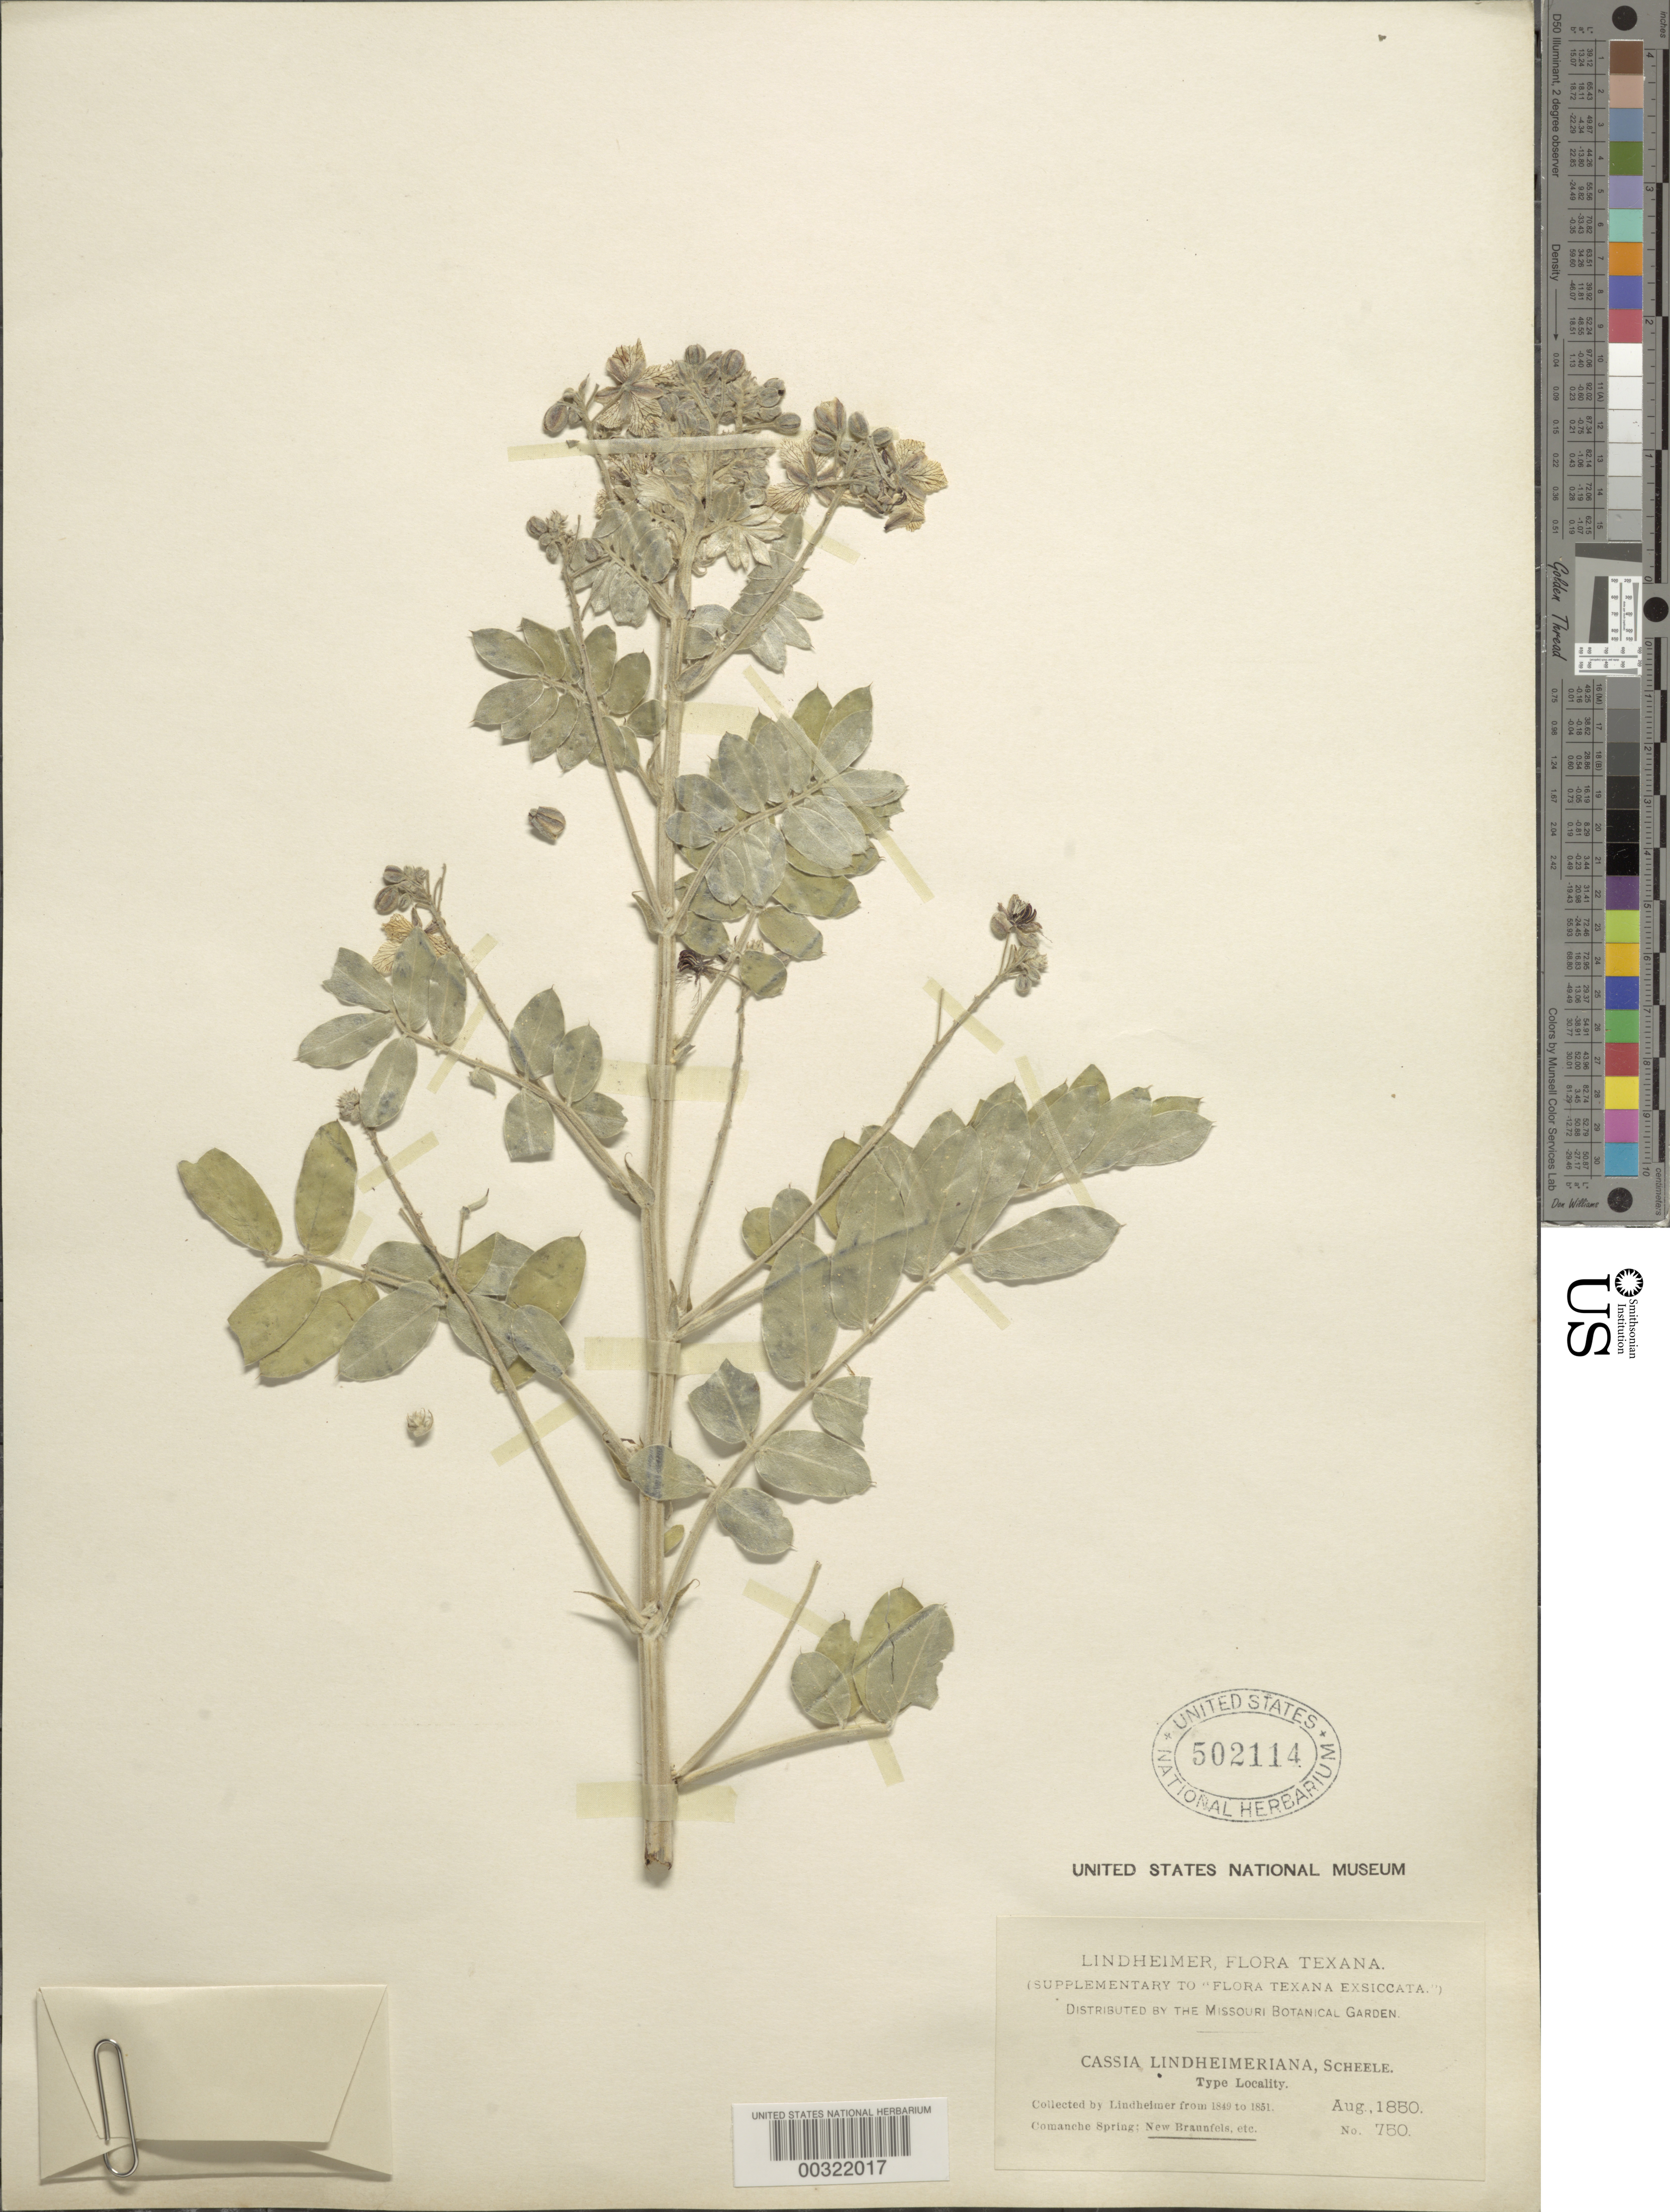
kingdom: Plantae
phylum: Tracheophyta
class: Magnoliopsida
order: Fabales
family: Fabaceae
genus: Senna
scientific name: Senna lindheimeriana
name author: (Scheele) H.S. Irwin & Barneby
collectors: F. J. Lindheimer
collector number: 750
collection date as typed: Aug 1850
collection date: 1850-08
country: United States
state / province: Texas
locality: Comanche Spring; New Braunfels, etc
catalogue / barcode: US 502114